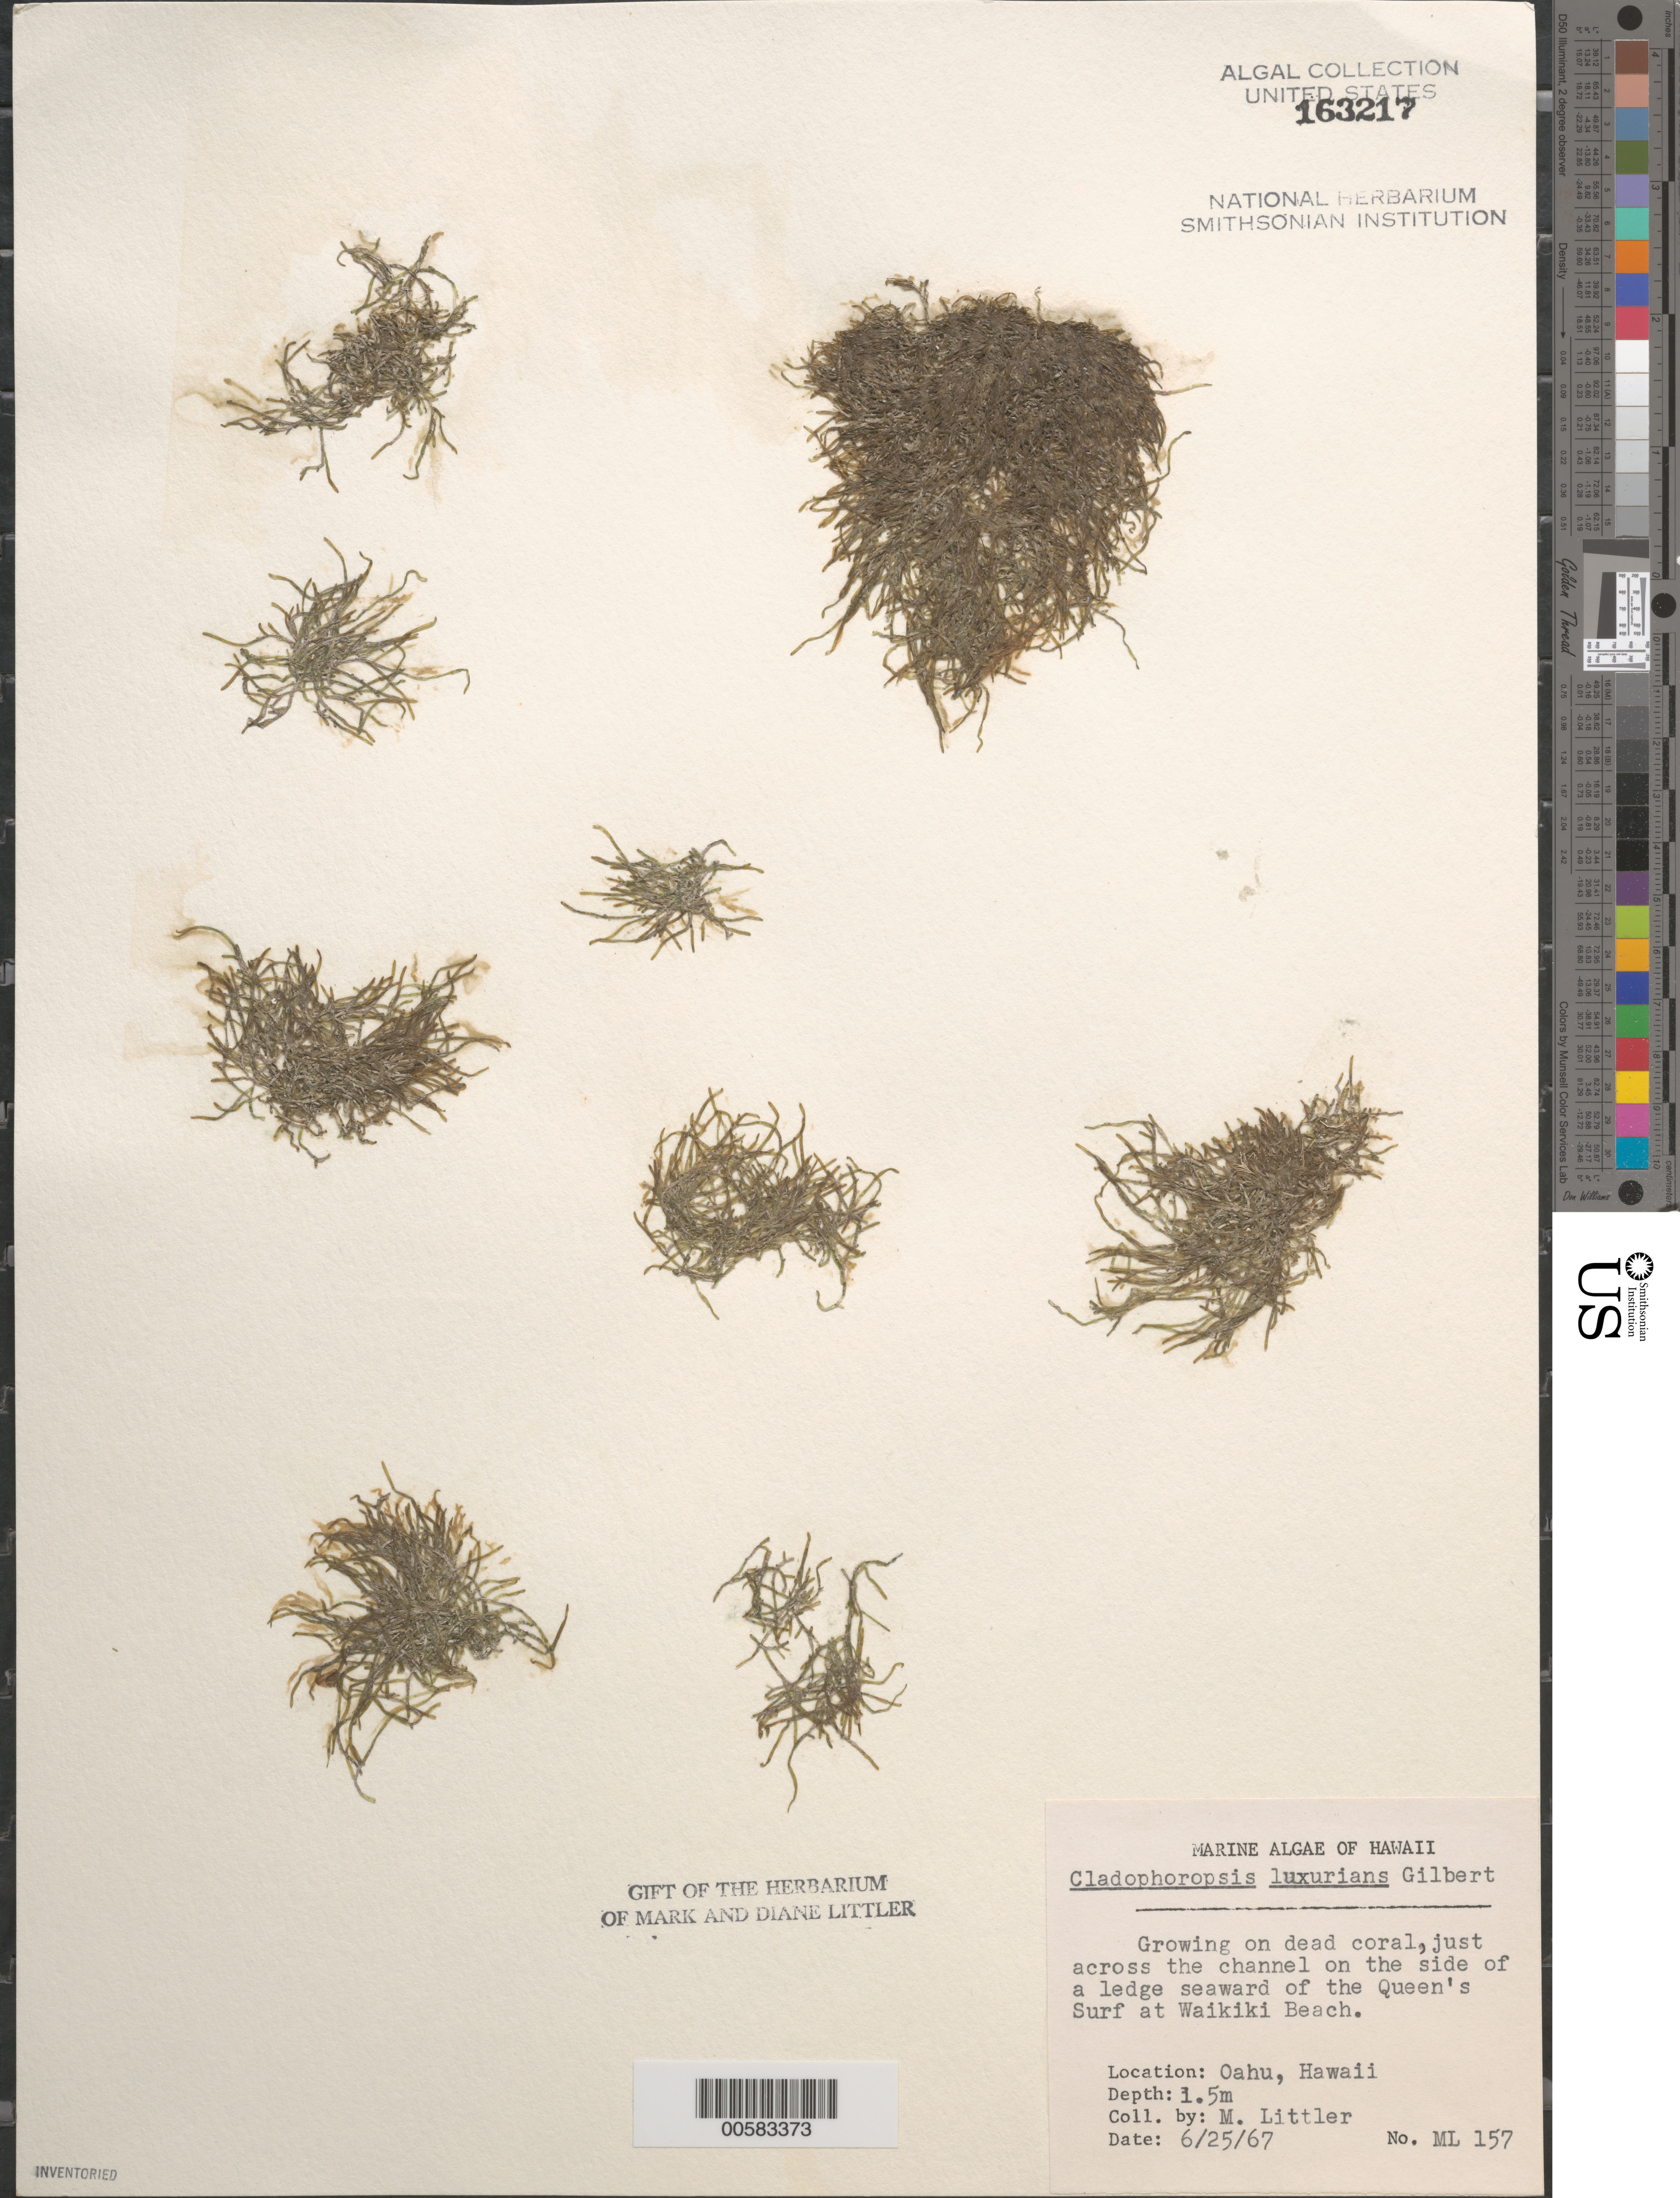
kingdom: Plantae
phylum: Chlorophyta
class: Ulvophyceae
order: Cladophorales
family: Cladophoraceae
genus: Cladophora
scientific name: Cladophora fuliginosa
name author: Kütz.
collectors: M. M. Littler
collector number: ML 157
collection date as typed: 25 Jun 1967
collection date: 1967-06-25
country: United States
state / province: Hawaii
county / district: Honolulu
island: Oahu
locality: Waikiki Beach near Queen's Surf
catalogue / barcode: US 163217